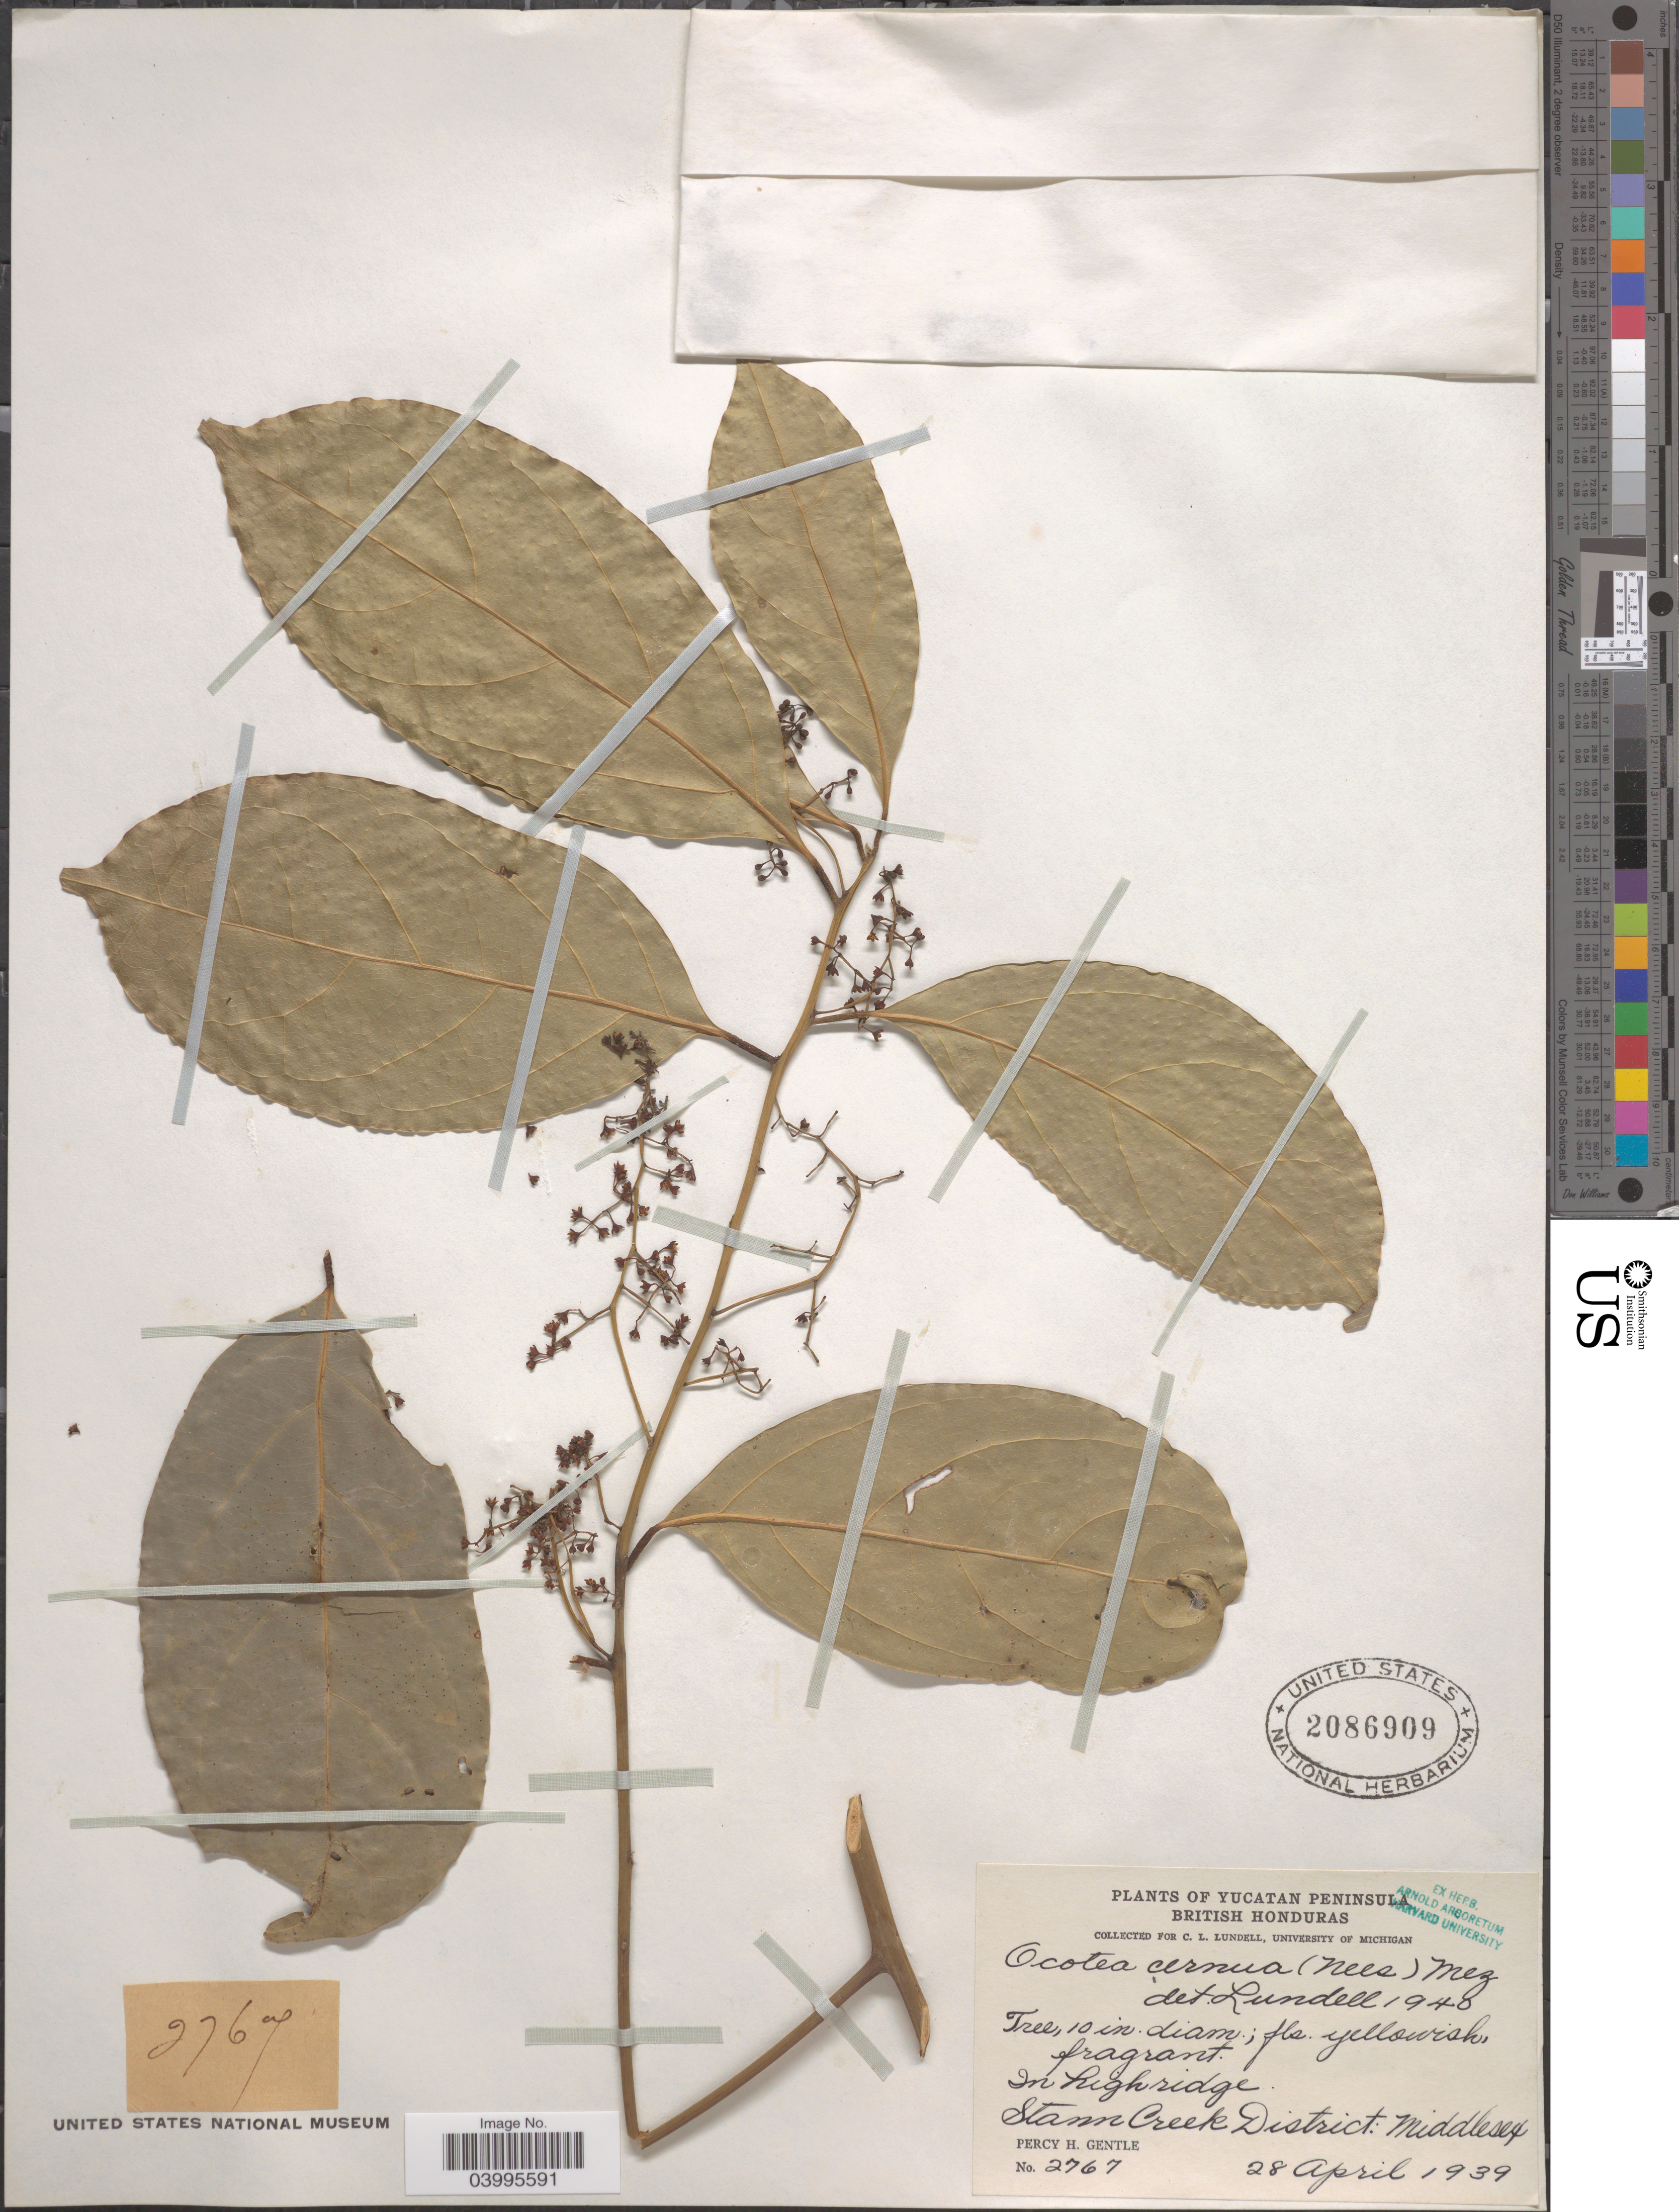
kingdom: Plantae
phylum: Tracheophyta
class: Magnoliopsida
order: Laurales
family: Lauraceae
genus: Ocotea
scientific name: Ocotea cernua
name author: (Nees) Mez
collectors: P. H. Gentle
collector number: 2767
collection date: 1939-04-28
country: Belize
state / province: Stann Creek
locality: Yucatan Peninsula. British Honduras. In high ridge, Stann Creek District: Middlesex.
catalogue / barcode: US 2086909